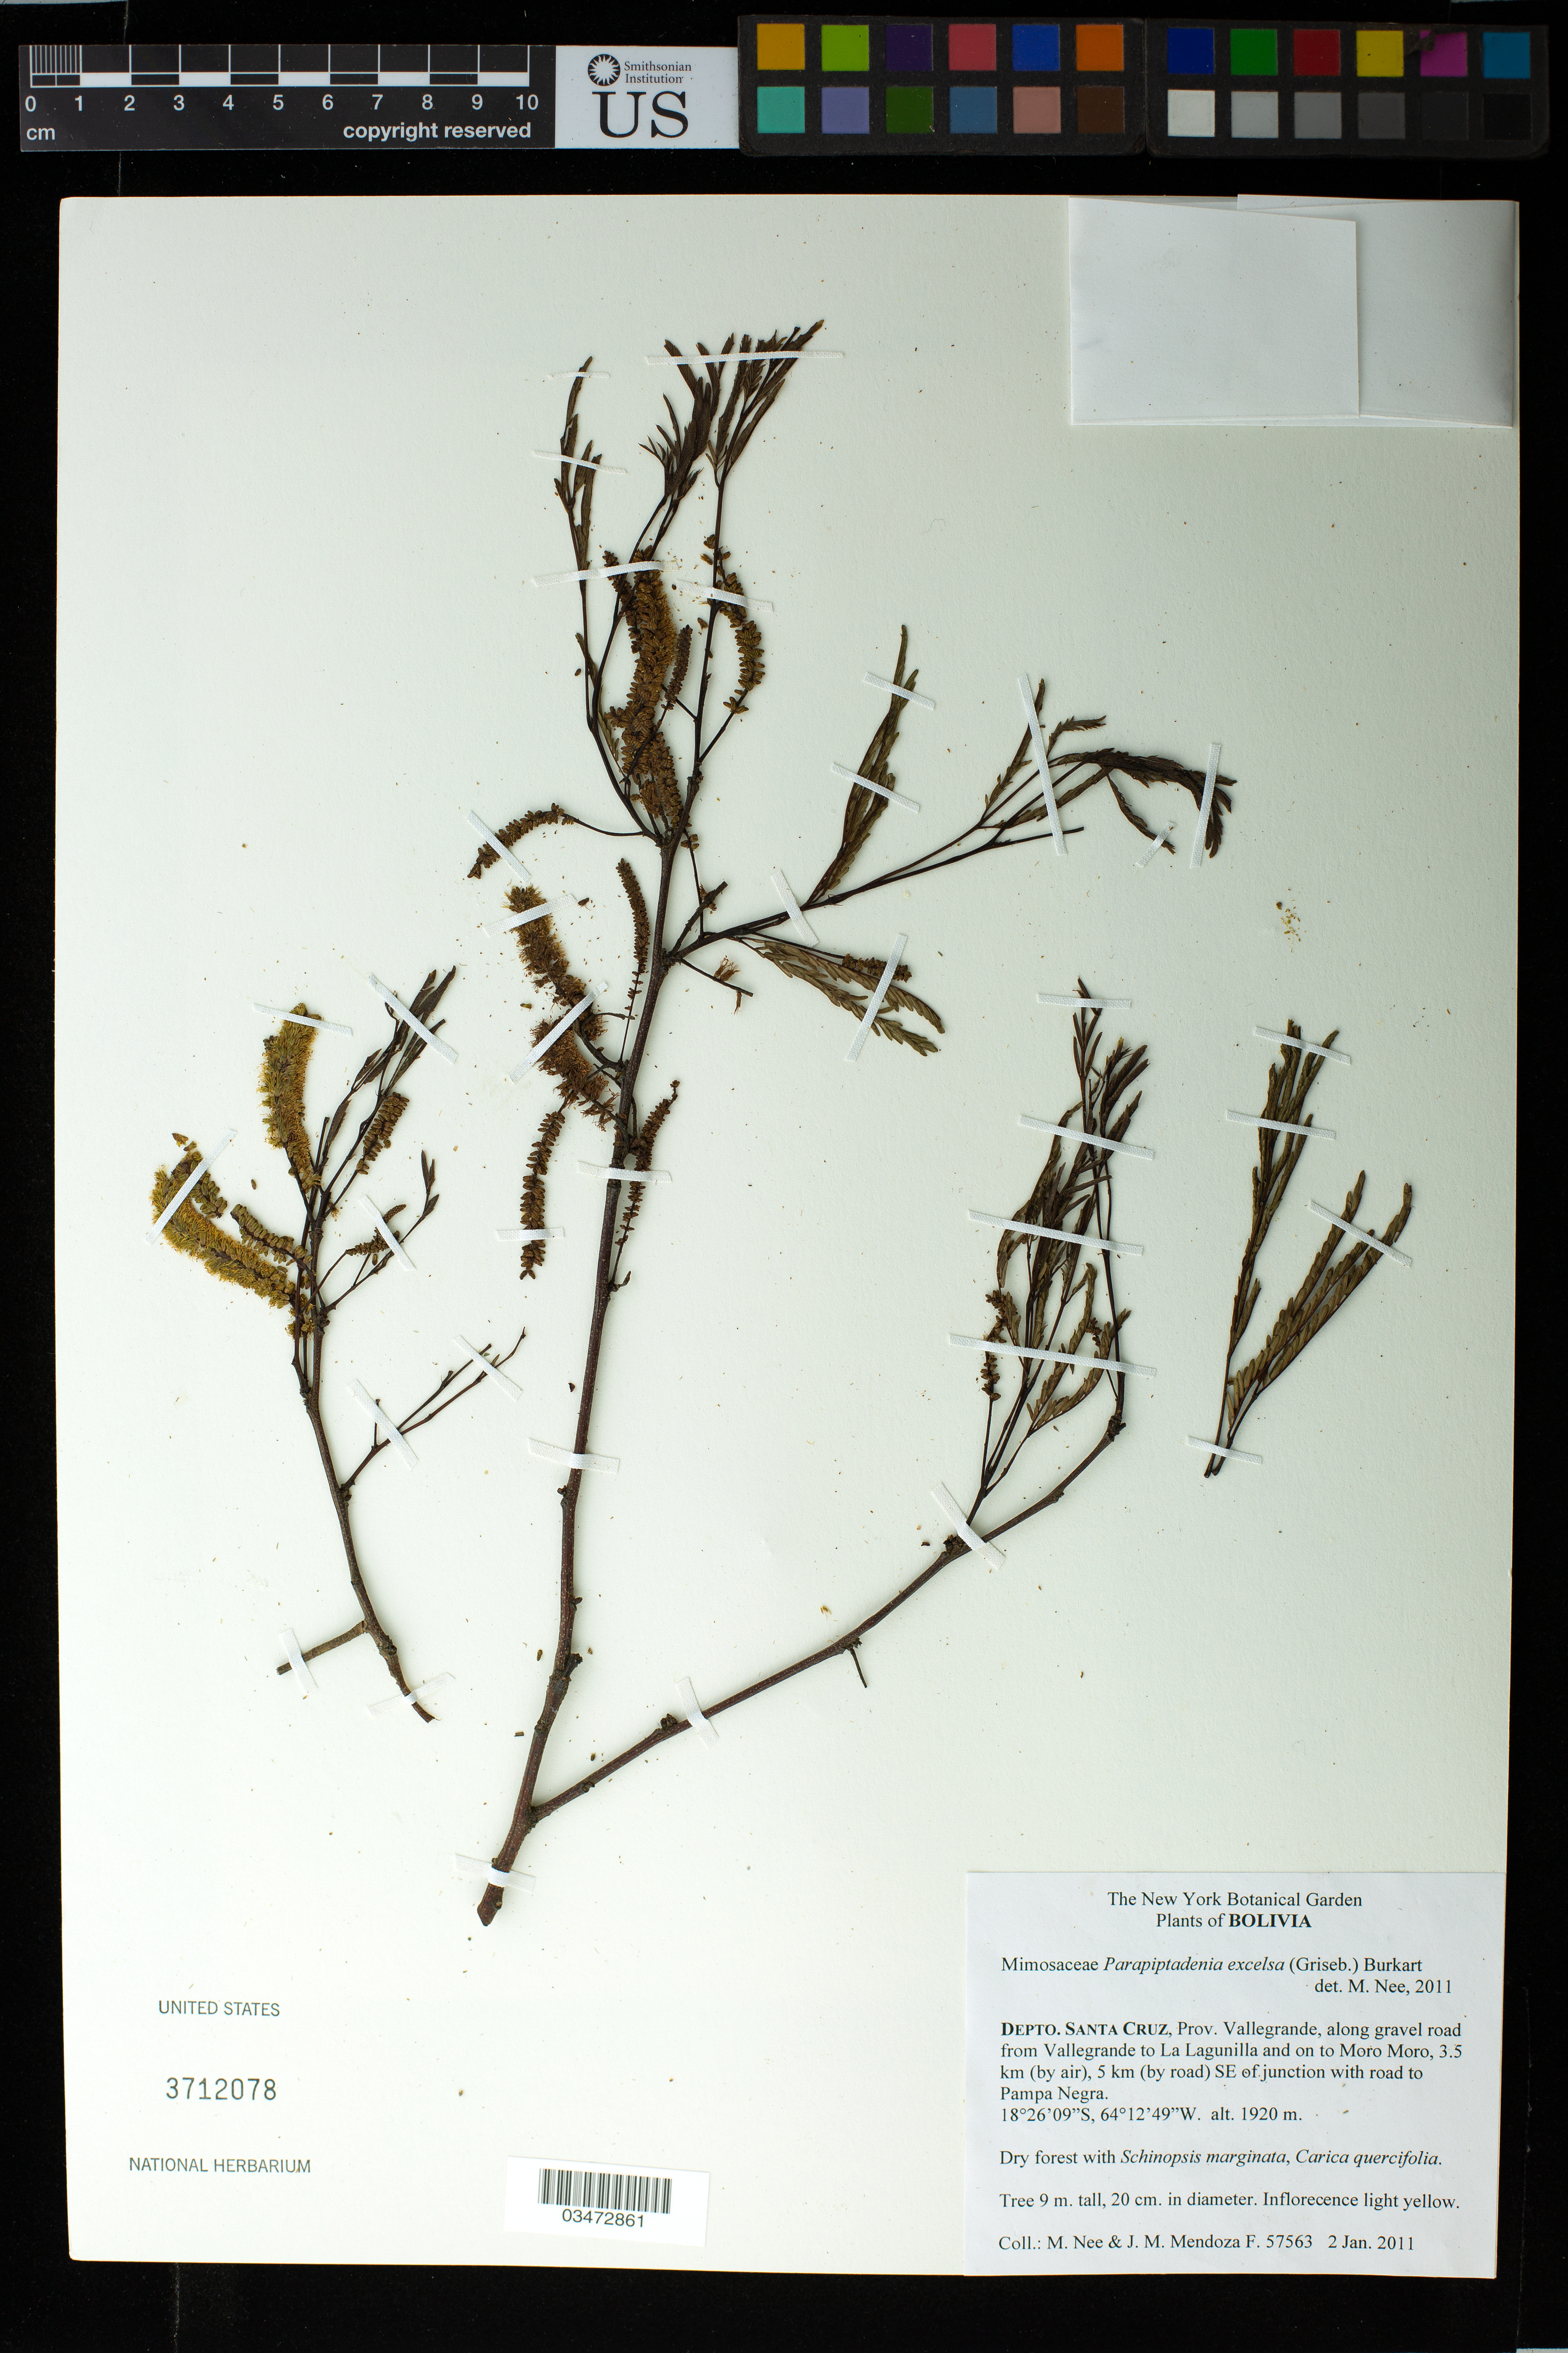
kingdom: Plantae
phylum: Tracheophyta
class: Magnoliopsida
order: Fabales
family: Fabaceae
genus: Parapiptadenia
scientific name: Parapiptadenia excelsa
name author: (Griseb.) Burkart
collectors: M. Nee & J. M. Mendoza F.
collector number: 57563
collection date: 2011-01-02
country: Bolivia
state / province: Santa Cruz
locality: Depto. Santa Cruz, Prov. Vallegrande, along gravel road from Vallegrande to La Lagunilla and on to Moro Moro, 3.5 km (by air), 5 km (by road) SE of junction with road to Pampa Negra.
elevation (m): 1920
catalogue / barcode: US 3712078